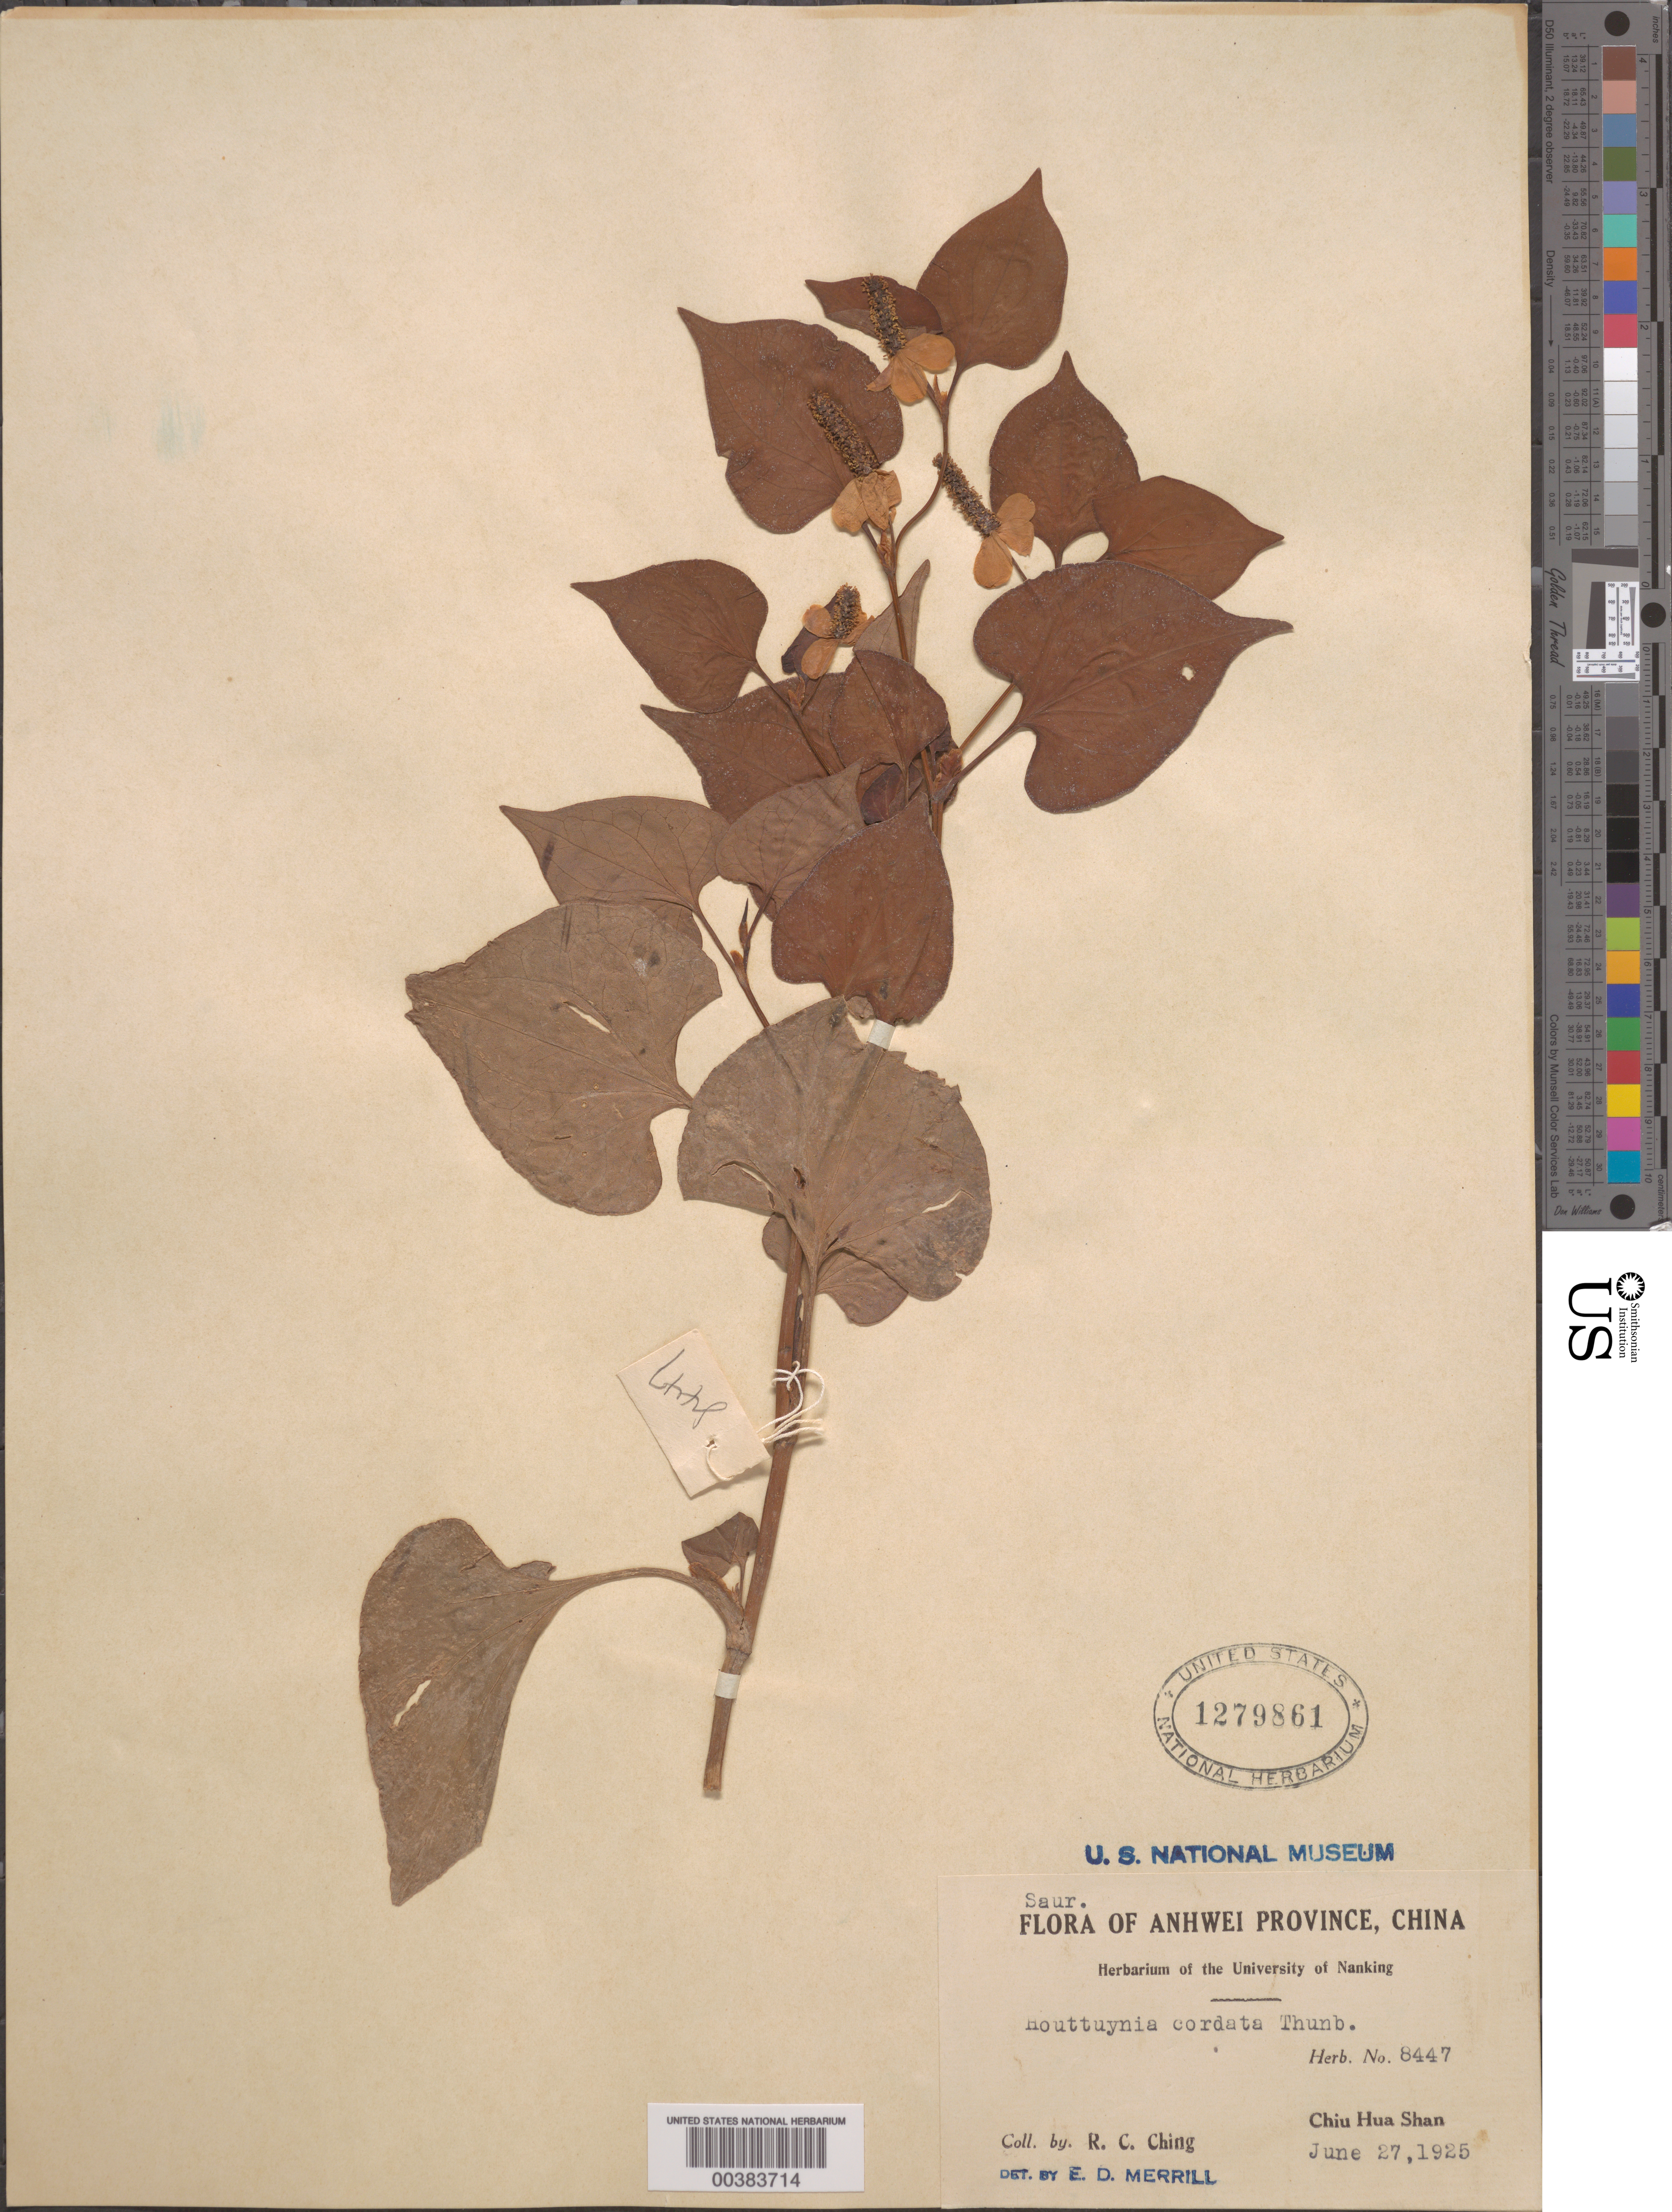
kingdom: Plantae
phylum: Tracheophyta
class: Magnoliopsida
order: Piperales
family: Saururaceae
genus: Houttuynia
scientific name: Houttuynia cordata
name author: Thunb.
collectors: R. C. Ching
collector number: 4057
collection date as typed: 27 Jun 1925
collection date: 1925-06-27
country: China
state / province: Anhui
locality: Chiu hua shan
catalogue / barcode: US 1279861